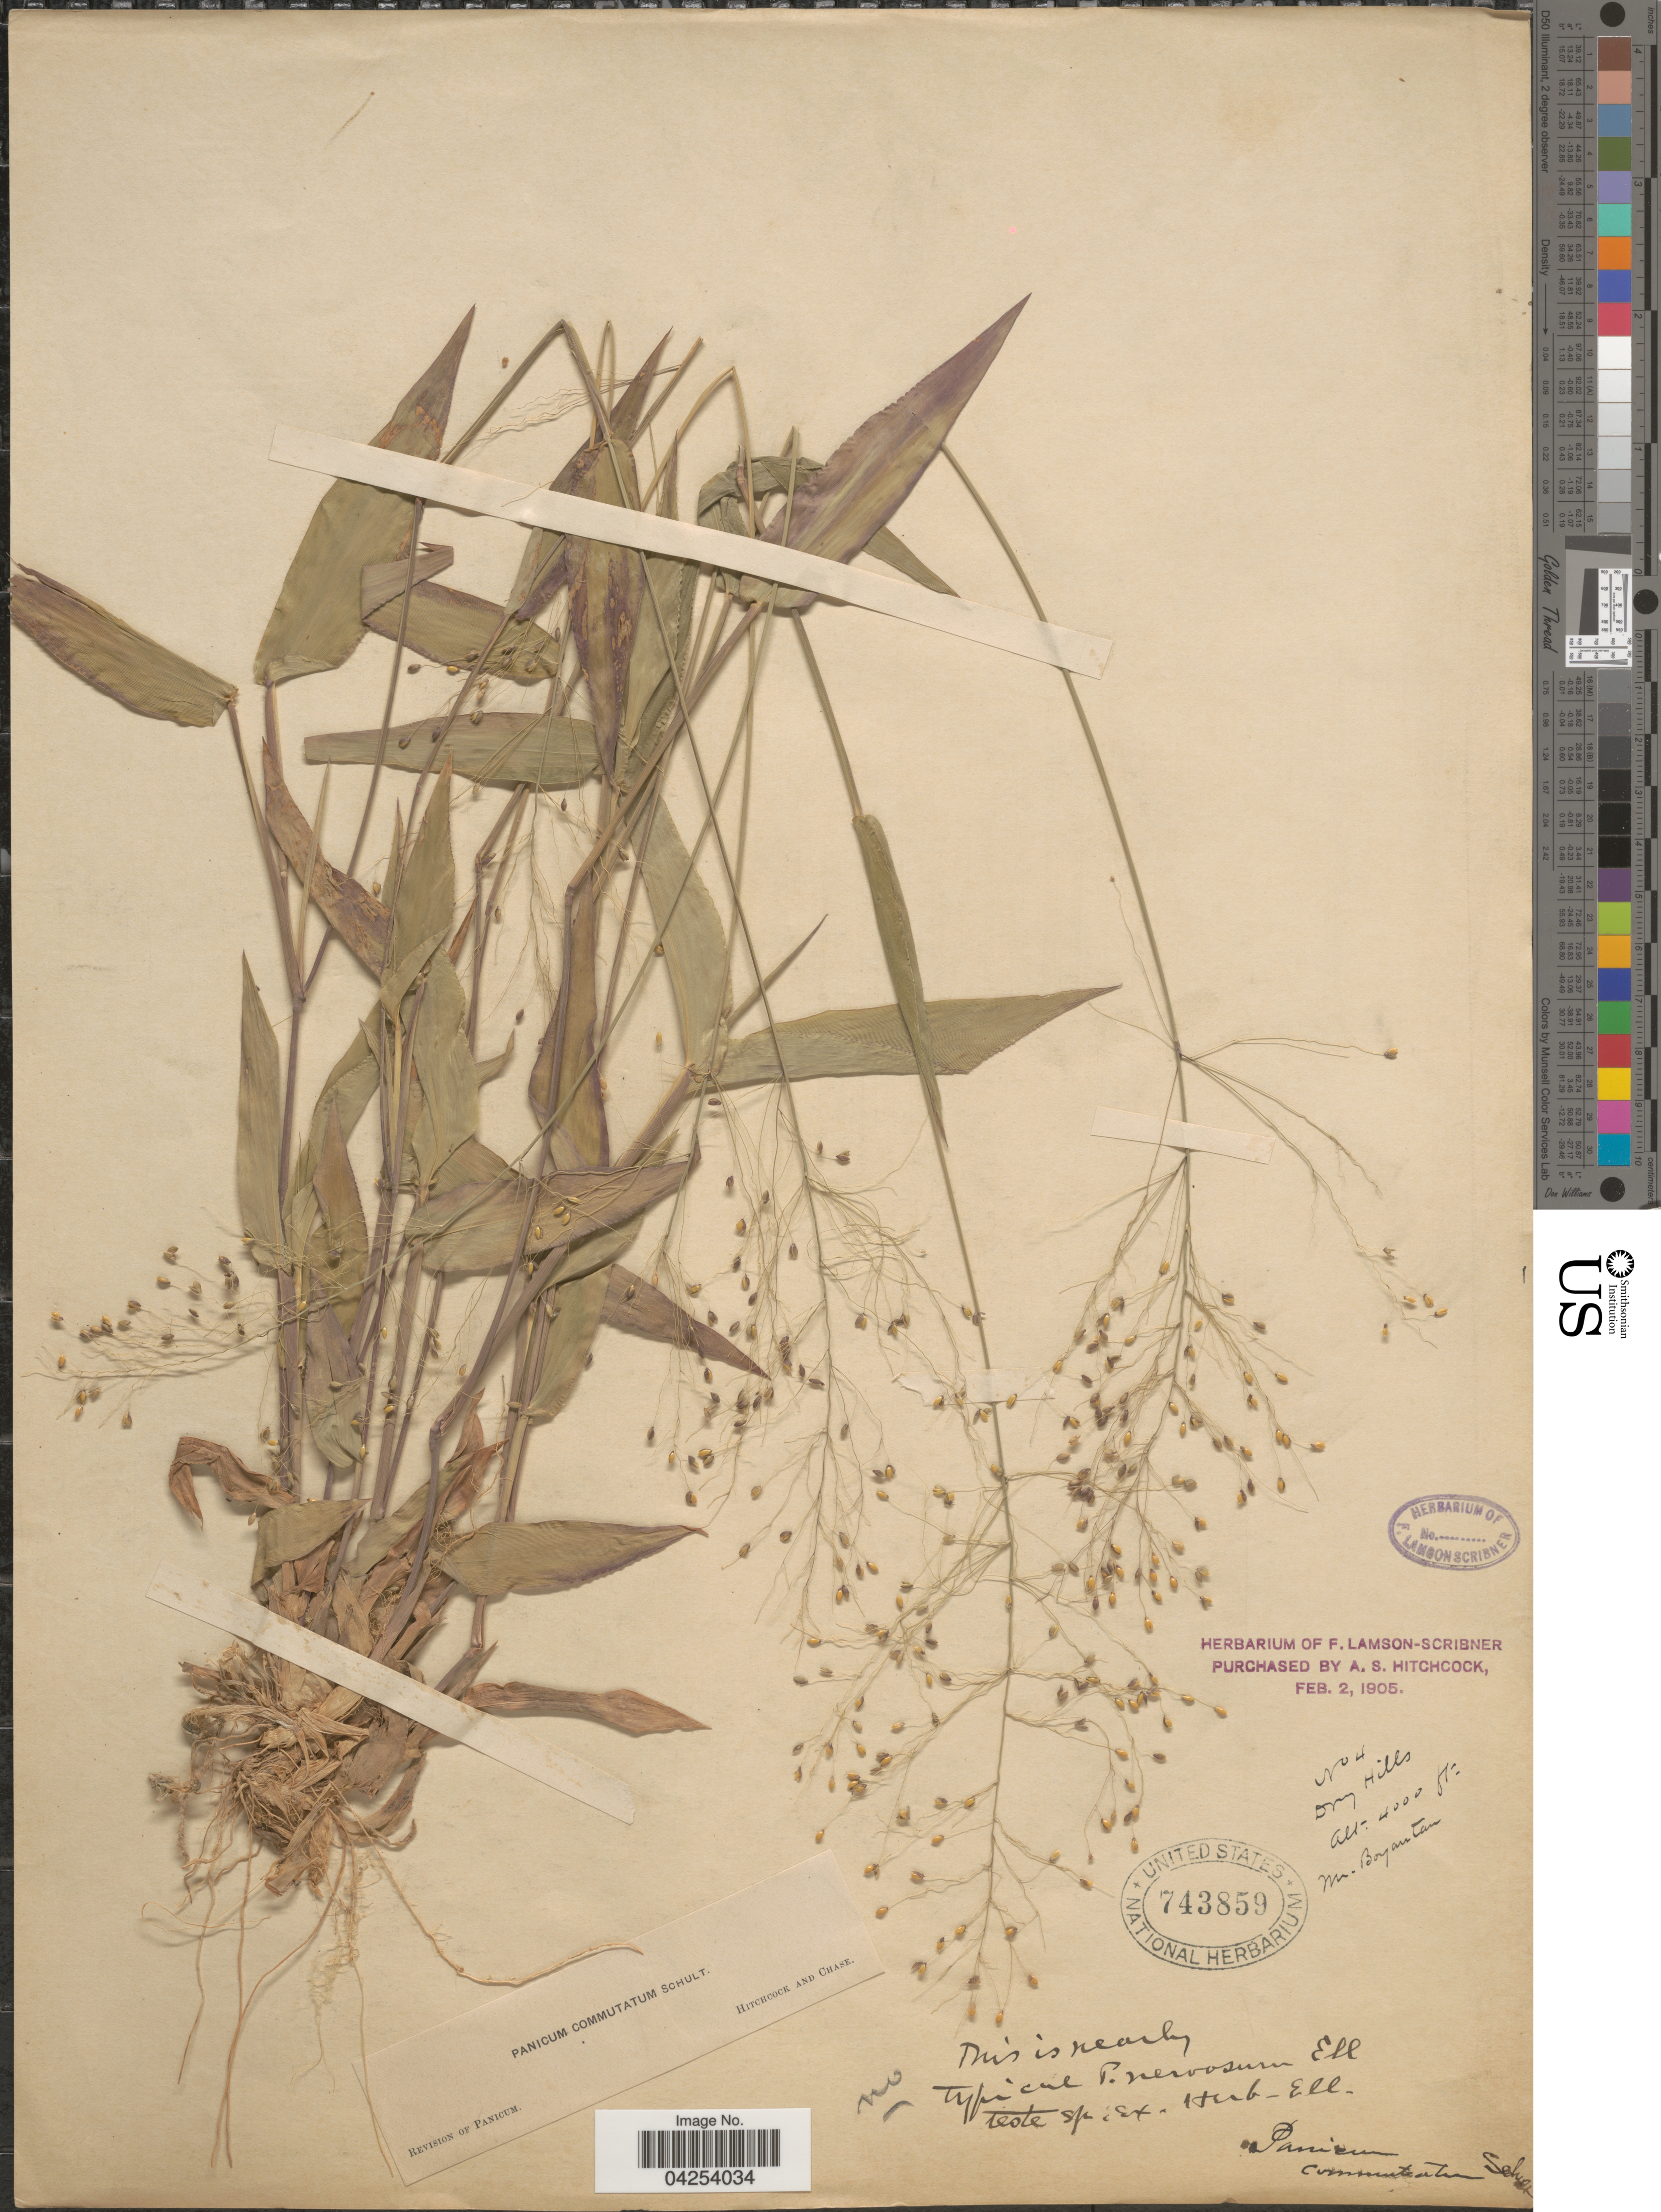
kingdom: Plantae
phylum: Tracheophyta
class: Liliopsida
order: Poales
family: Poaceae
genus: Dichanthelium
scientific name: Dichanthelium commutatum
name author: (Schult.) Gould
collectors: Mr. Boyantan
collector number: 4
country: United States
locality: Dry Hills.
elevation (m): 1219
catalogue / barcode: US 743859